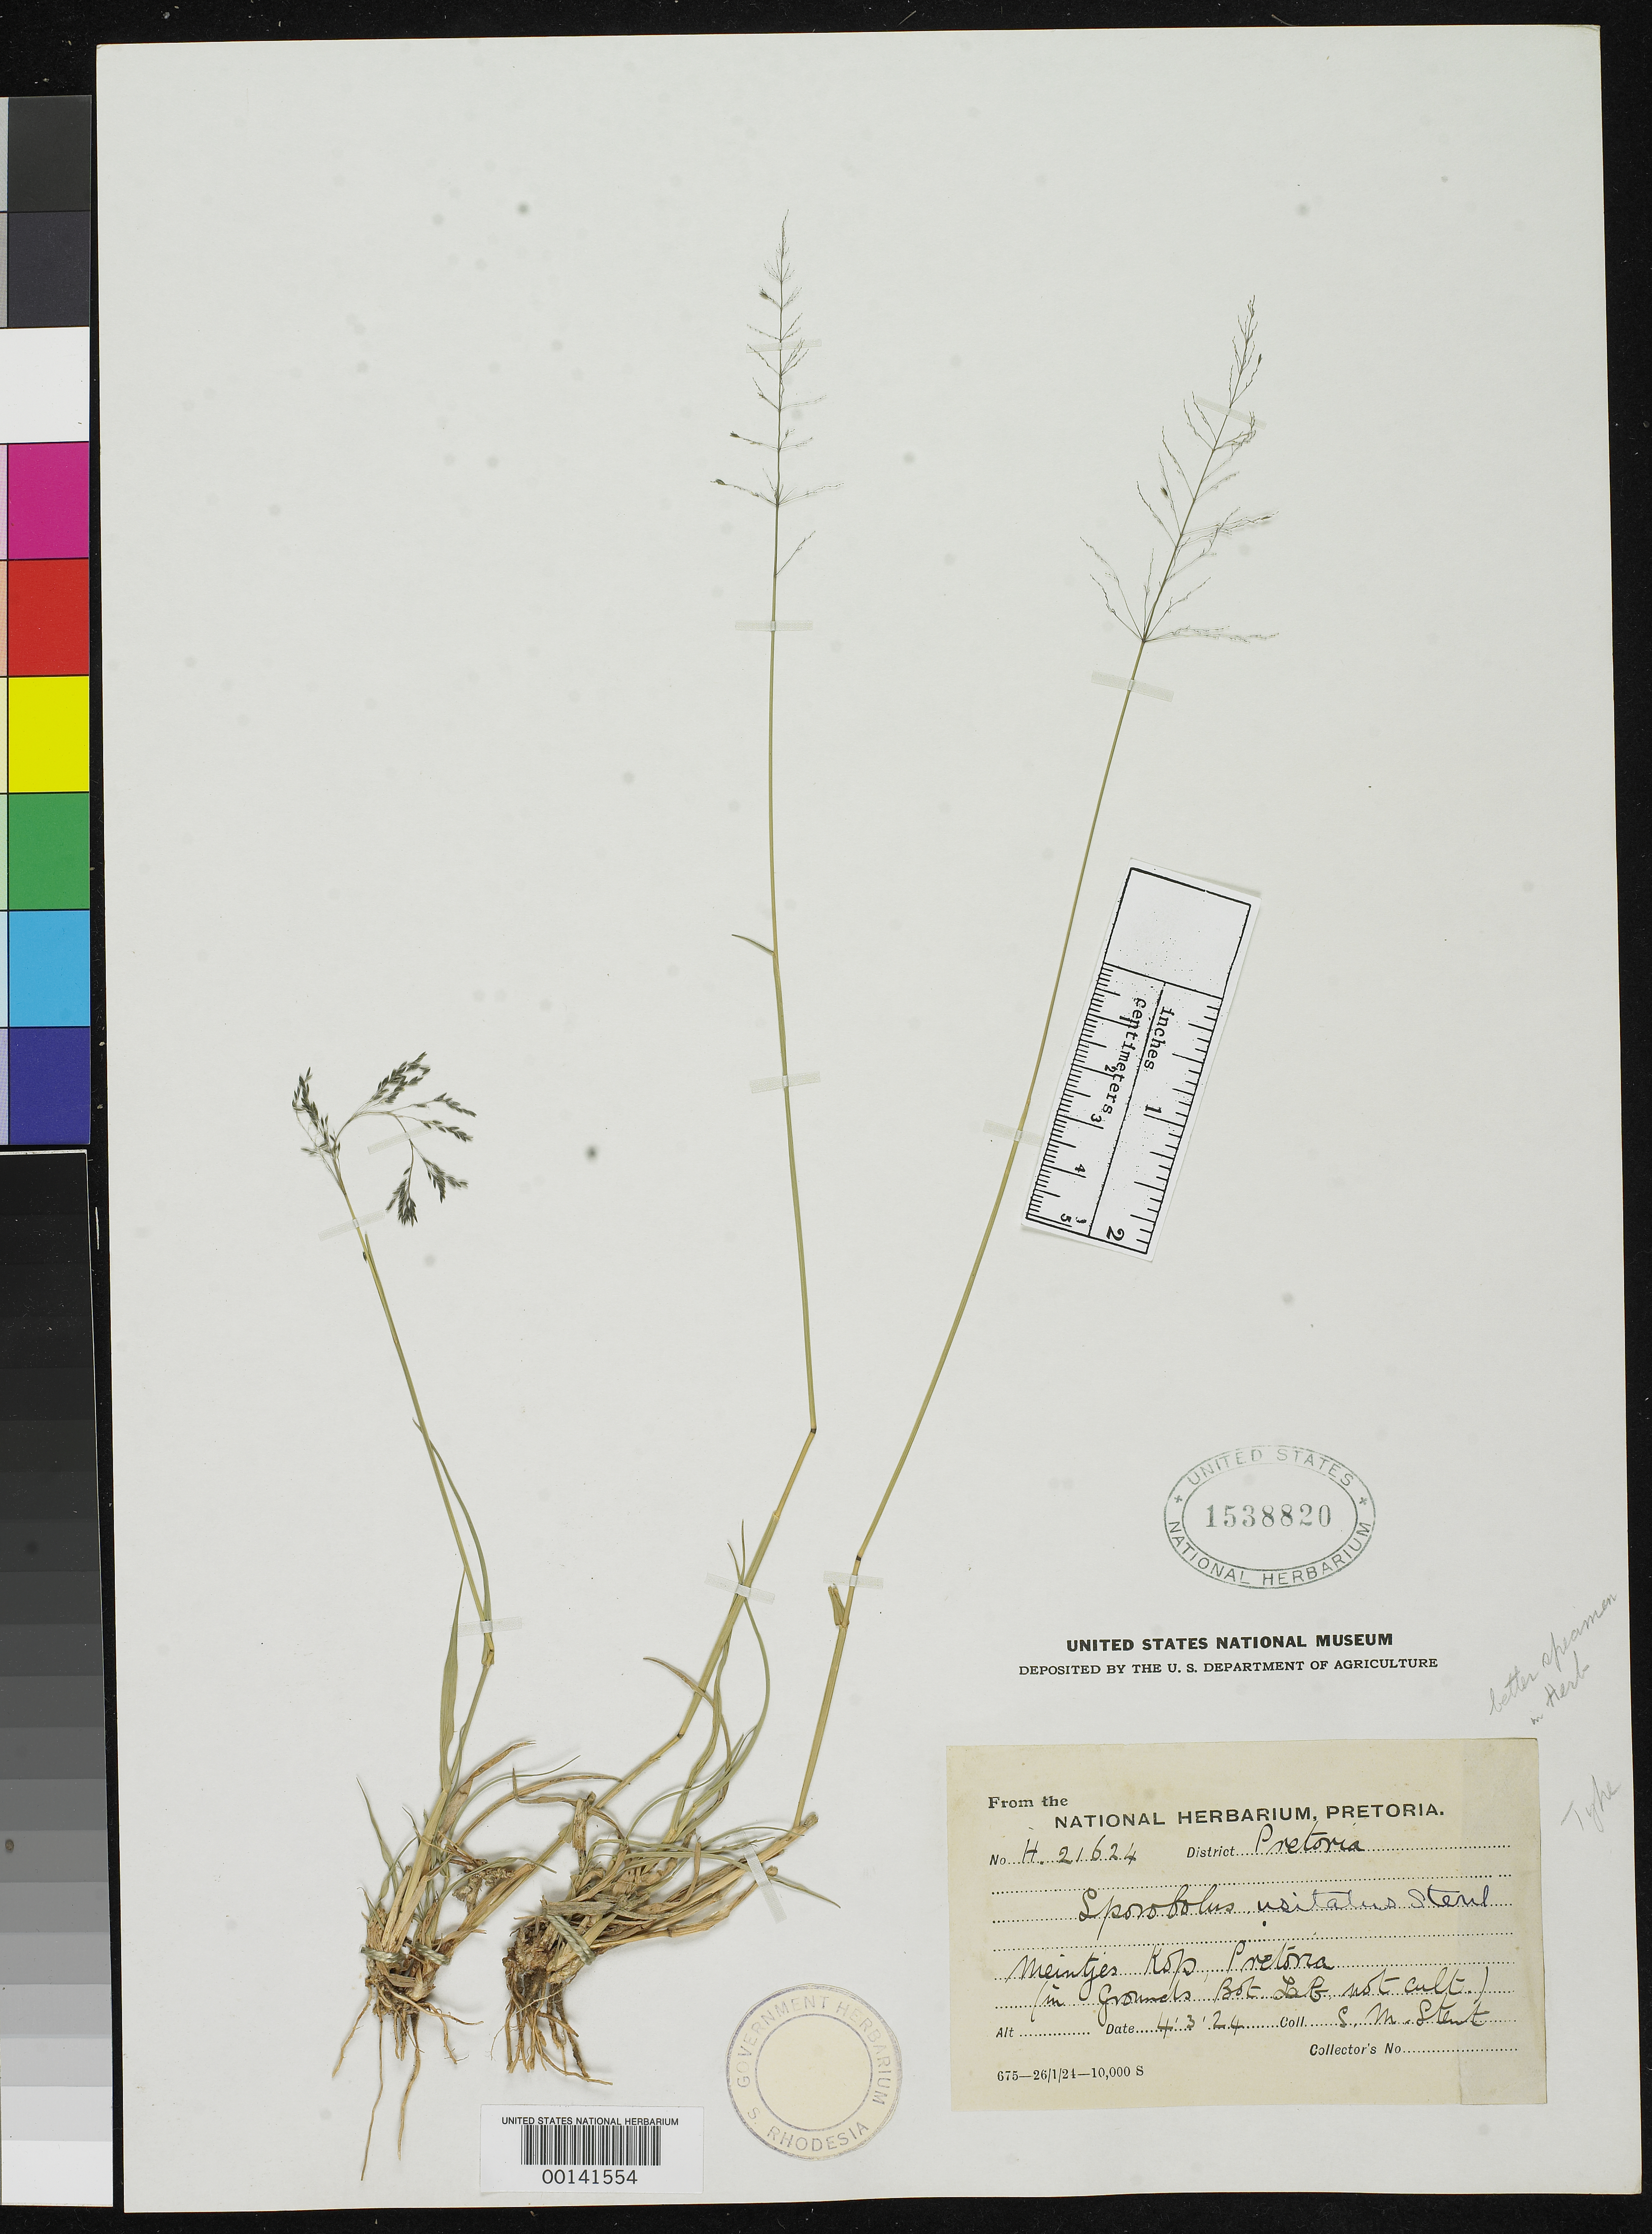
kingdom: Plantae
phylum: Tracheophyta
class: Liliopsida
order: Poales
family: Poaceae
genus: Sporobolus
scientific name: Sporobolus usitatus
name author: Stent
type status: Isotype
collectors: S. Stent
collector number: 21624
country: South Africa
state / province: Gauteng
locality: Meintjes Kop. Pretoria. Transvaal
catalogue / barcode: US 1538820